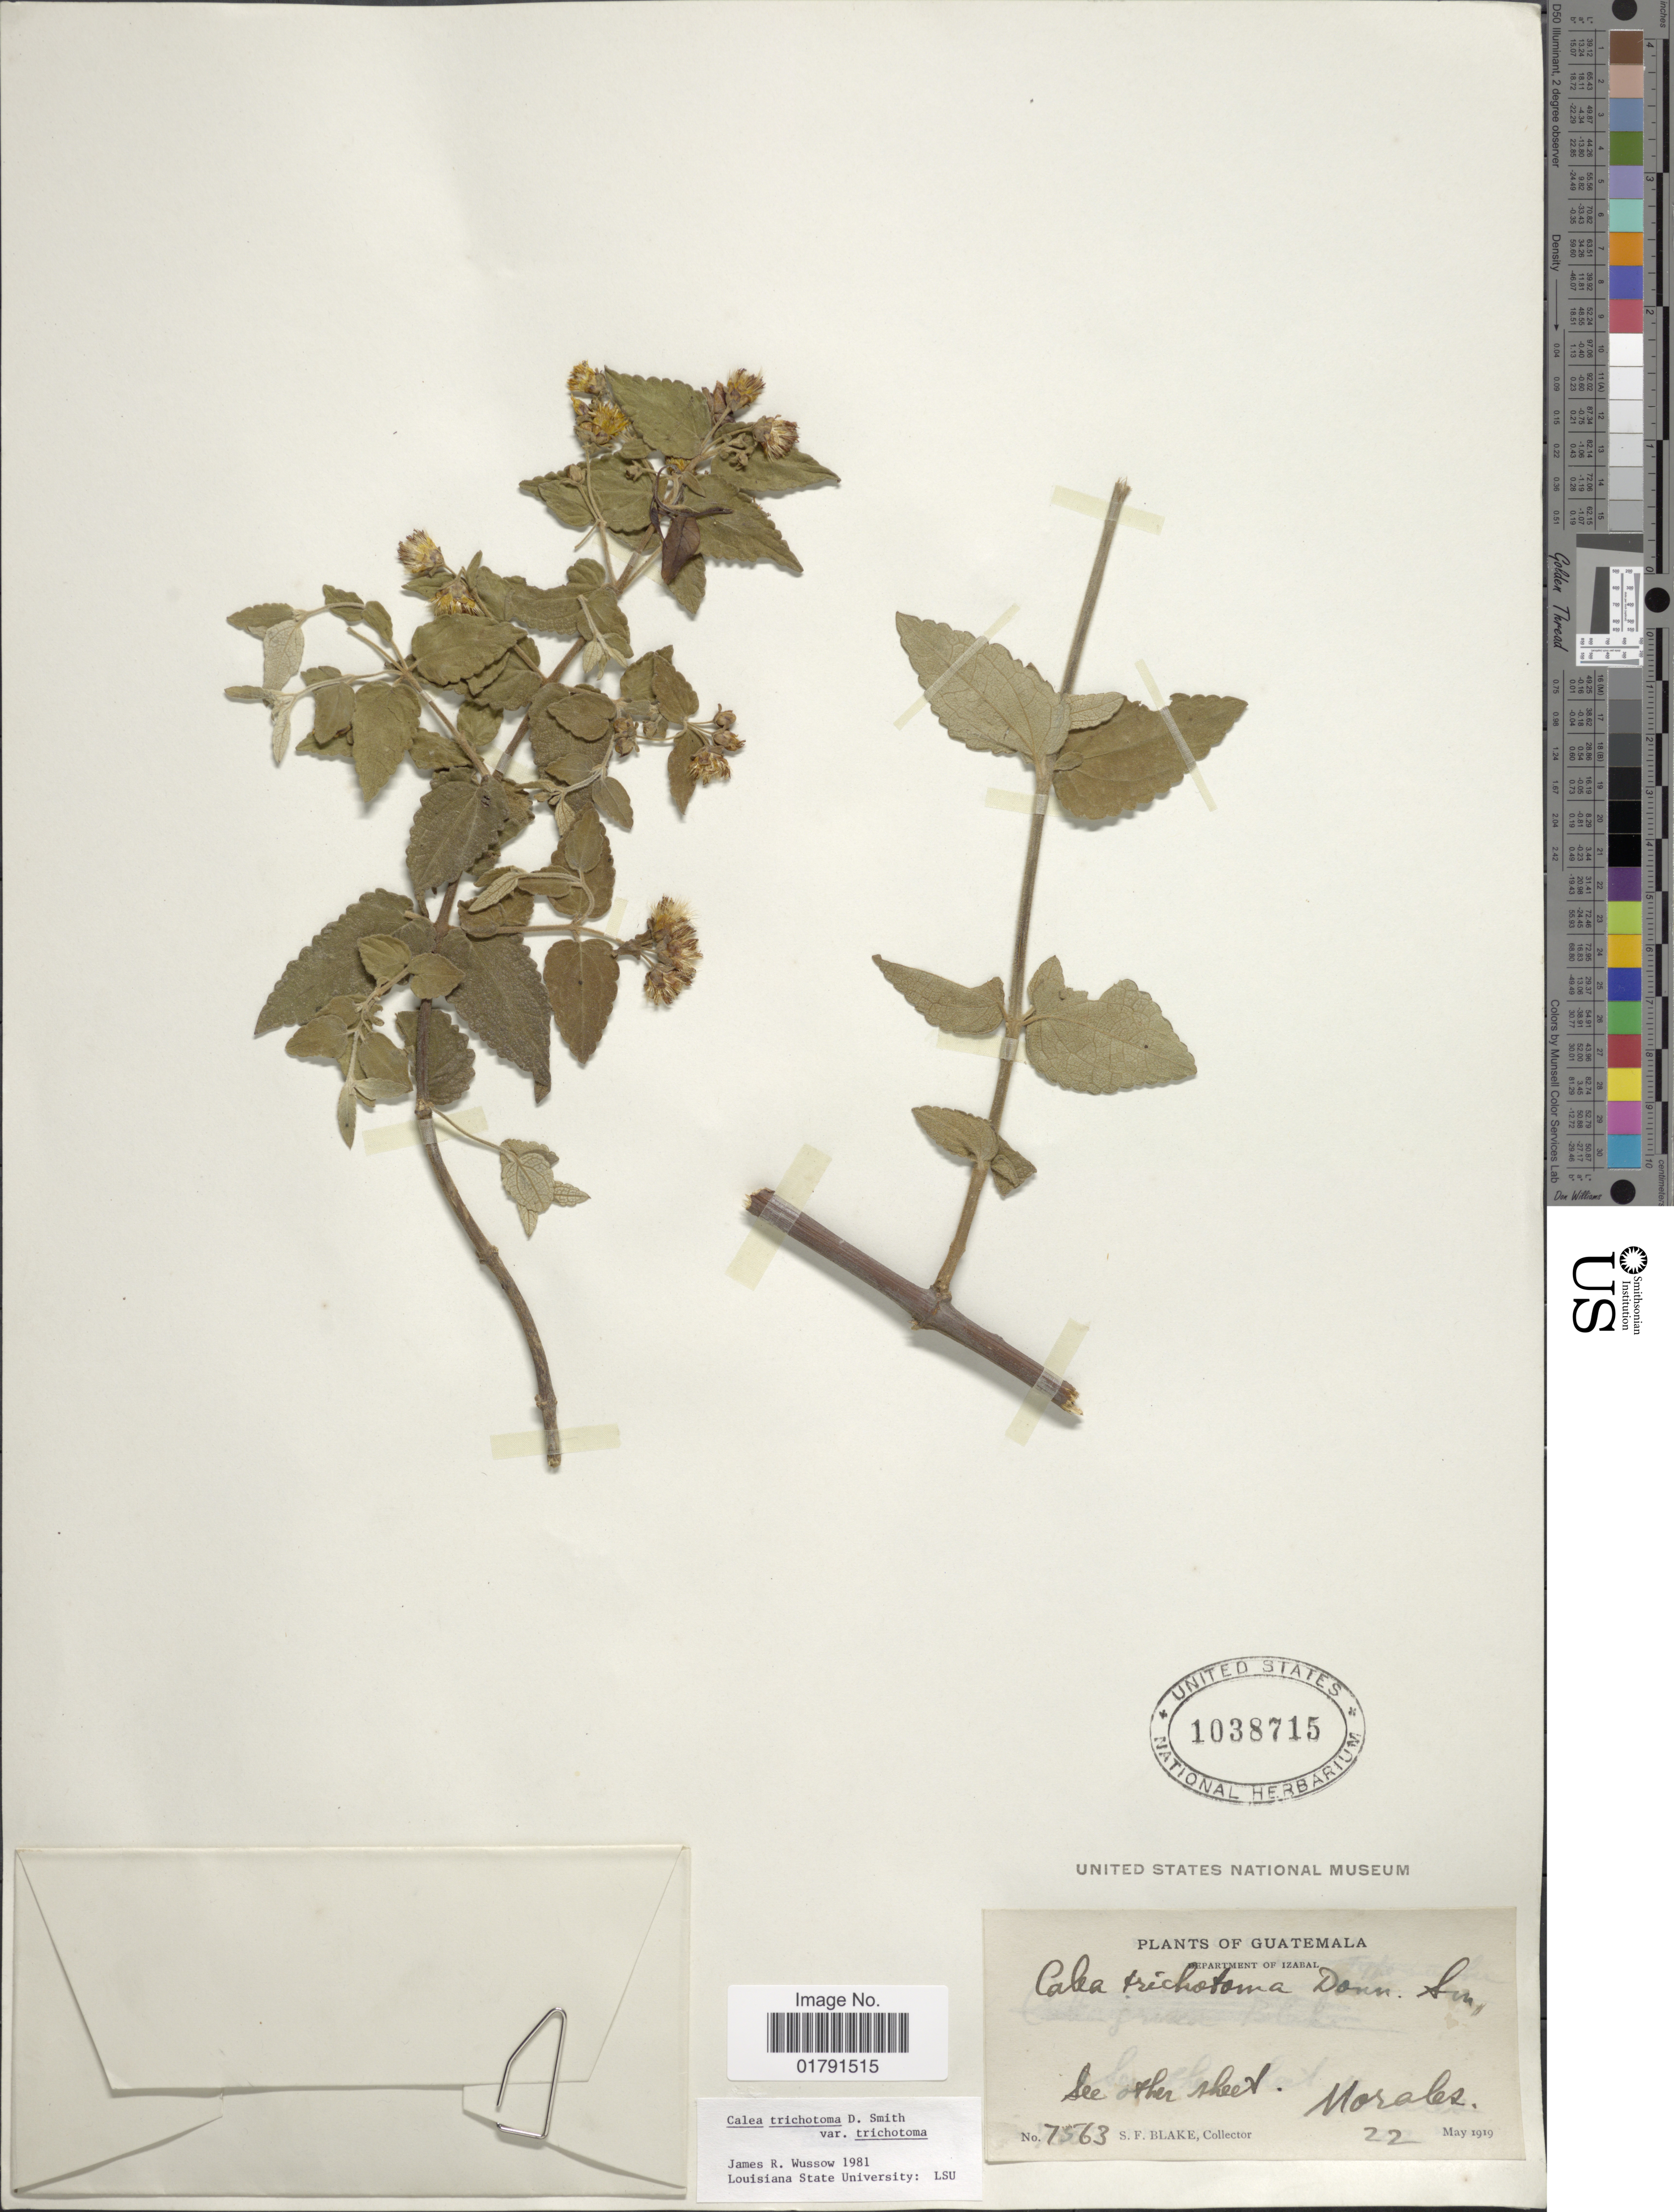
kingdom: Plantae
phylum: Tracheophyta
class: Magnoliopsida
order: Asterales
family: Asteraceae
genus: Calea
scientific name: Calea trichotoma var. trichotoma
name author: Donn. Sm.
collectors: S. Blake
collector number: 7563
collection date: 1919-05-22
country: Guatemala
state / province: Izabal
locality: Morales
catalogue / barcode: US 1038715